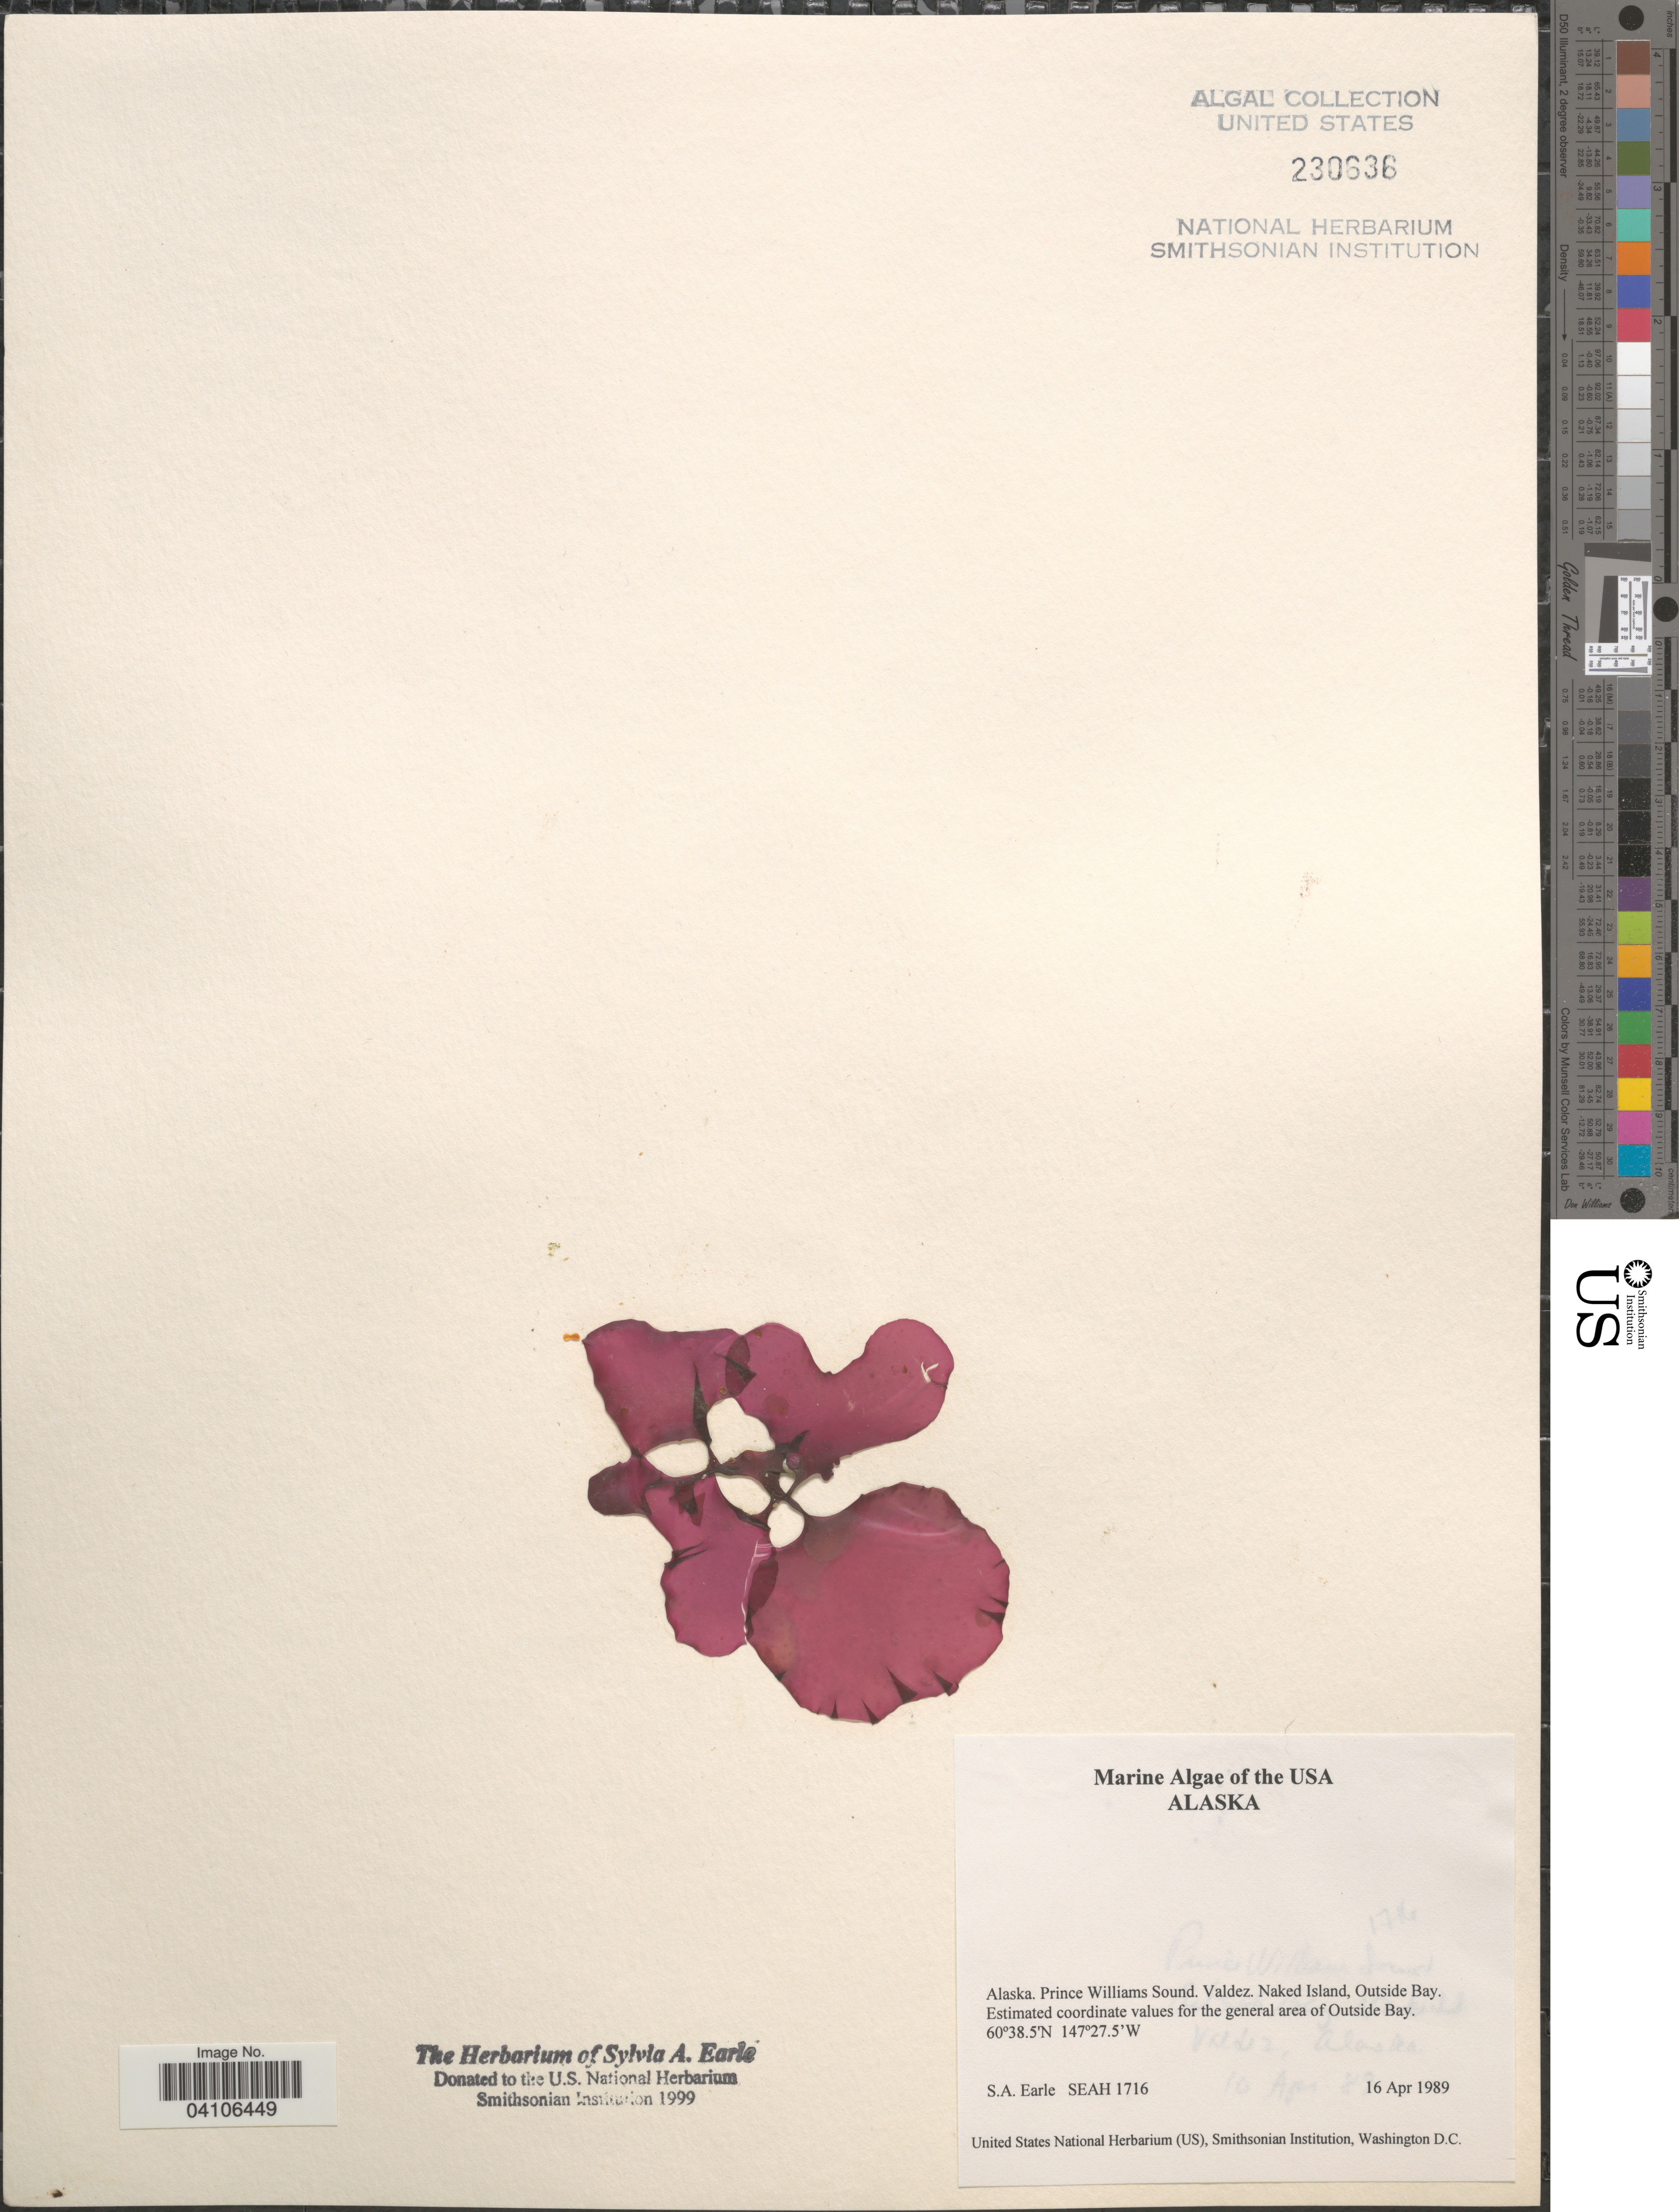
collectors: S. A. Earle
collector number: SEAH1716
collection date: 1989-04-16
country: United States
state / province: Alaska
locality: Prince Williams Sound. Valdez. Naked Island, Outside Bay. Estimated coordinate values for the general area of Outside Bay.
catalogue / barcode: US 230636